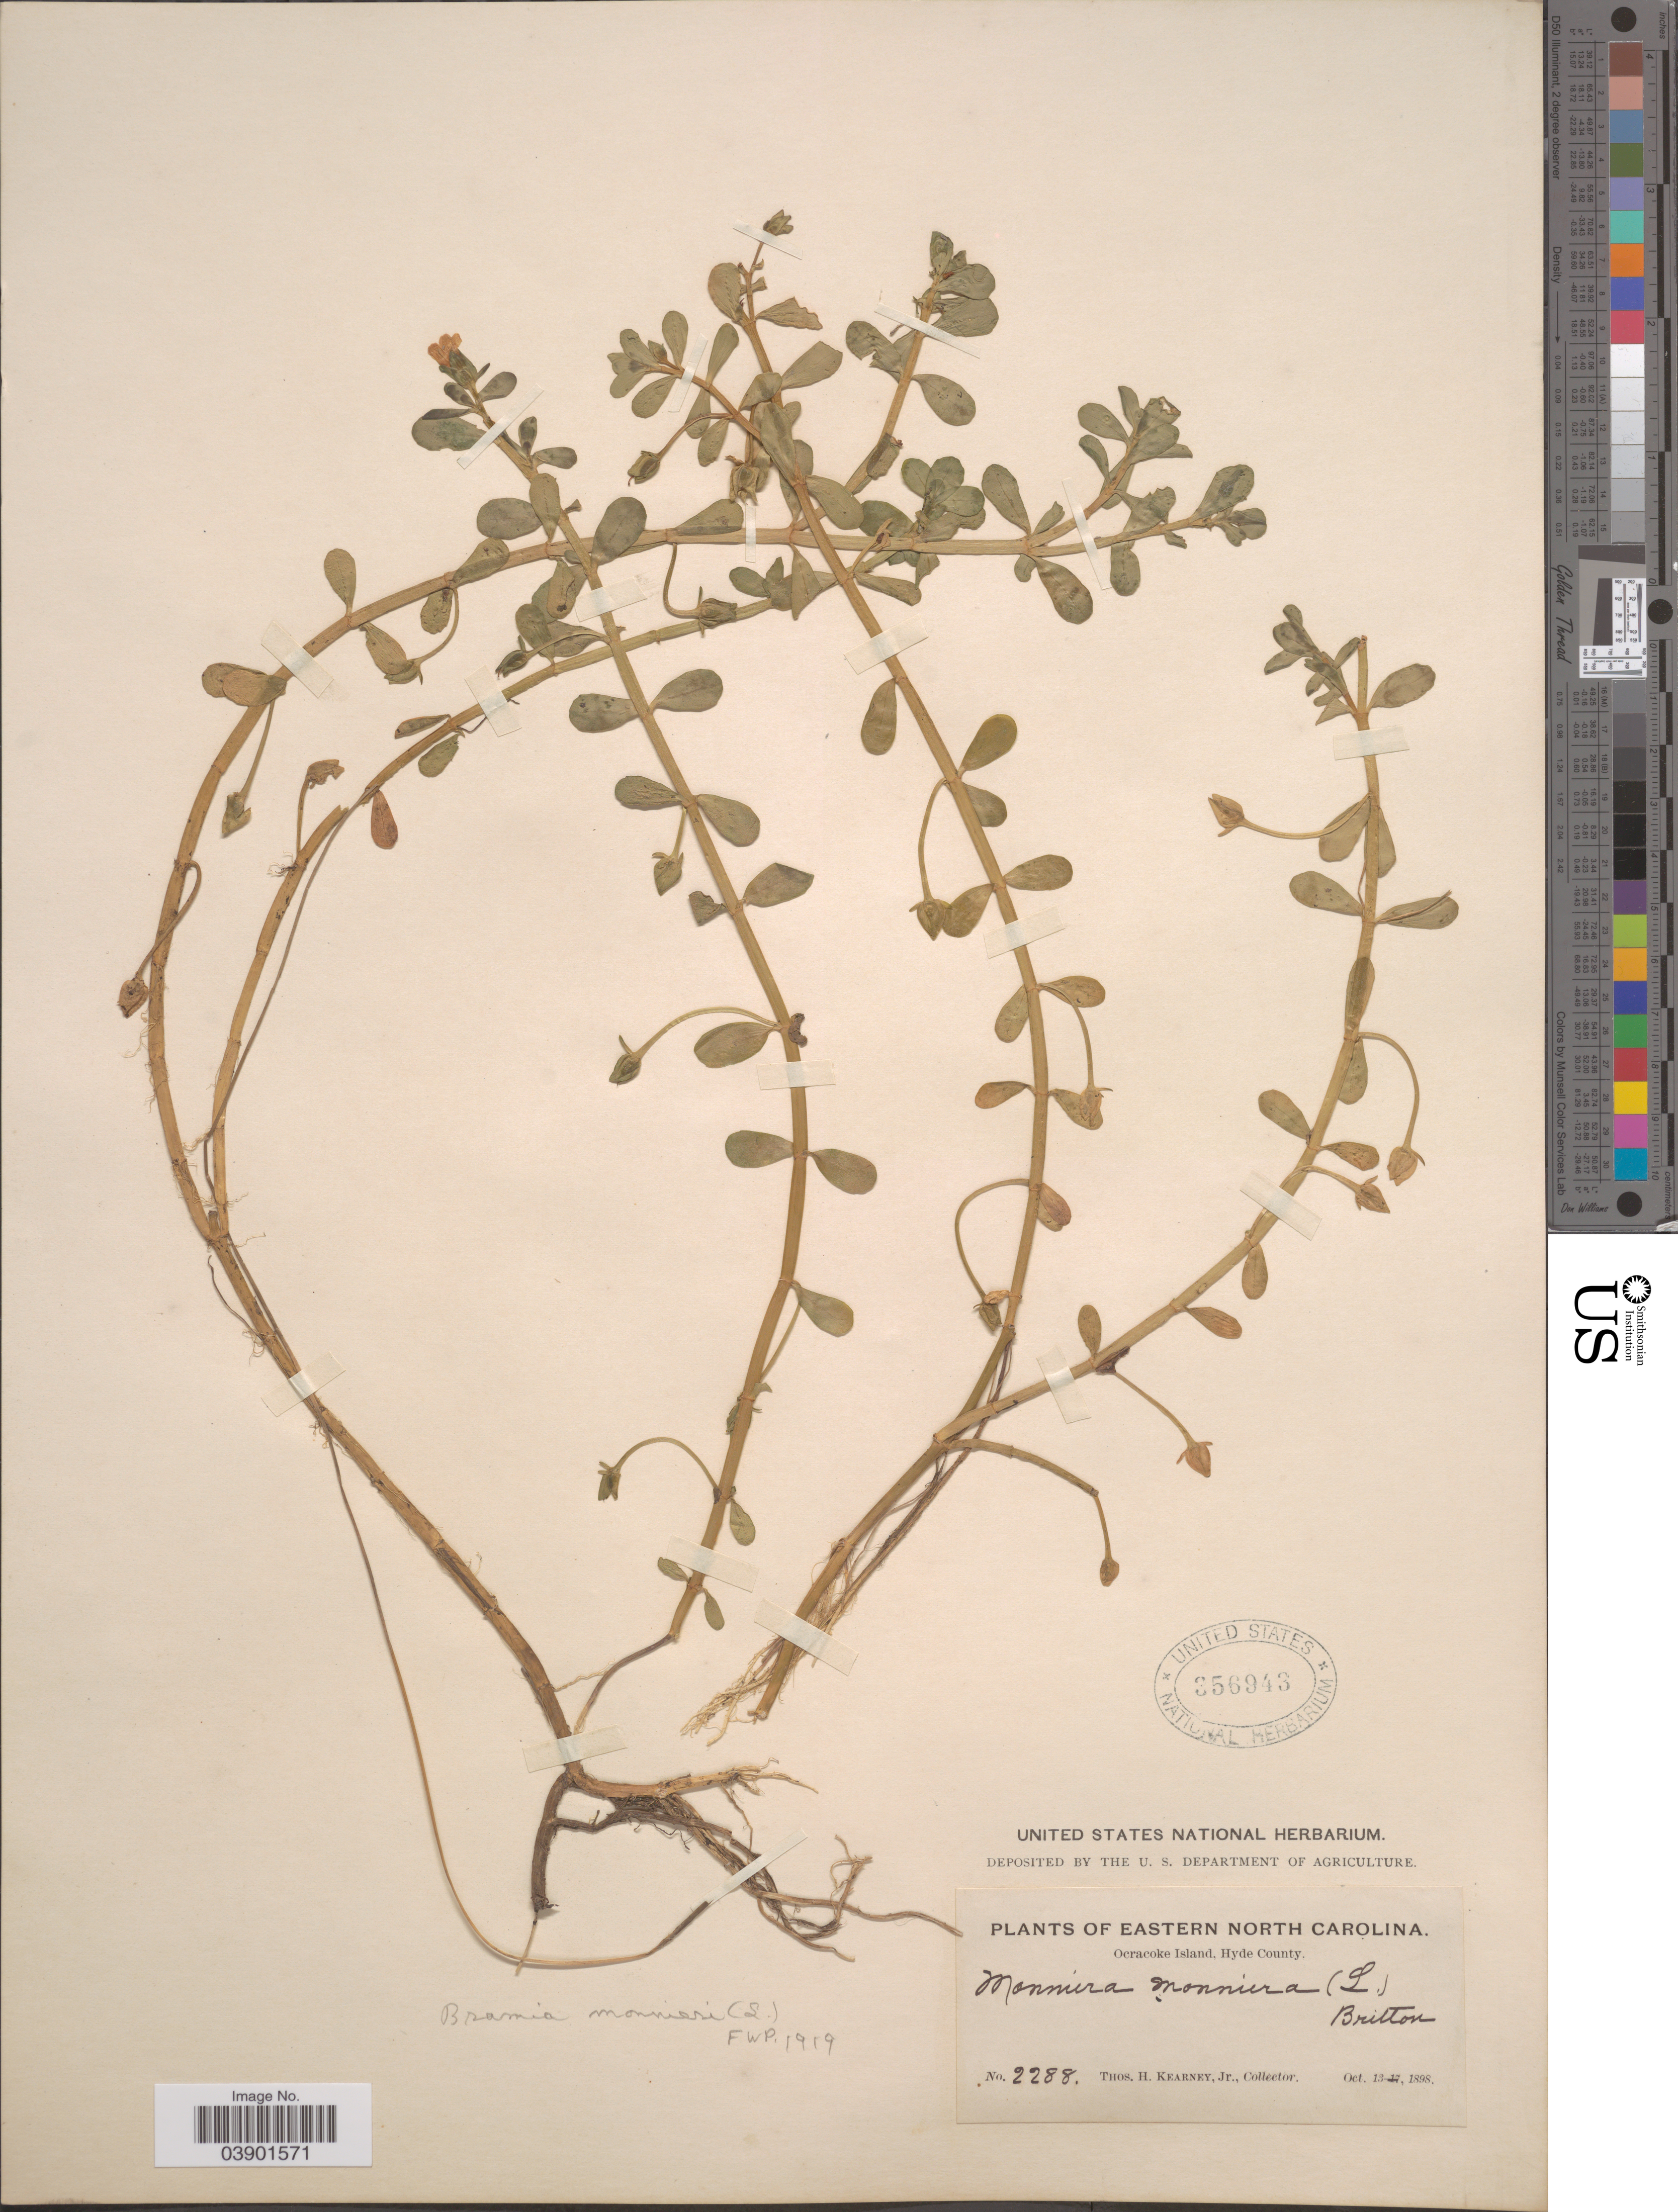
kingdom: Plantae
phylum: Tracheophyta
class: Magnoliopsida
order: Lamiales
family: Plantaginaceae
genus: Bacopa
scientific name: Bacopa monnieri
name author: (L.) Pennell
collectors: T. H. Kearney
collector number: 2288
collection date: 1898-10-13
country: United States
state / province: North Carolina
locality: Eastern North Carolina. Ocracoke Island, Hyde County.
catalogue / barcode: US 356943